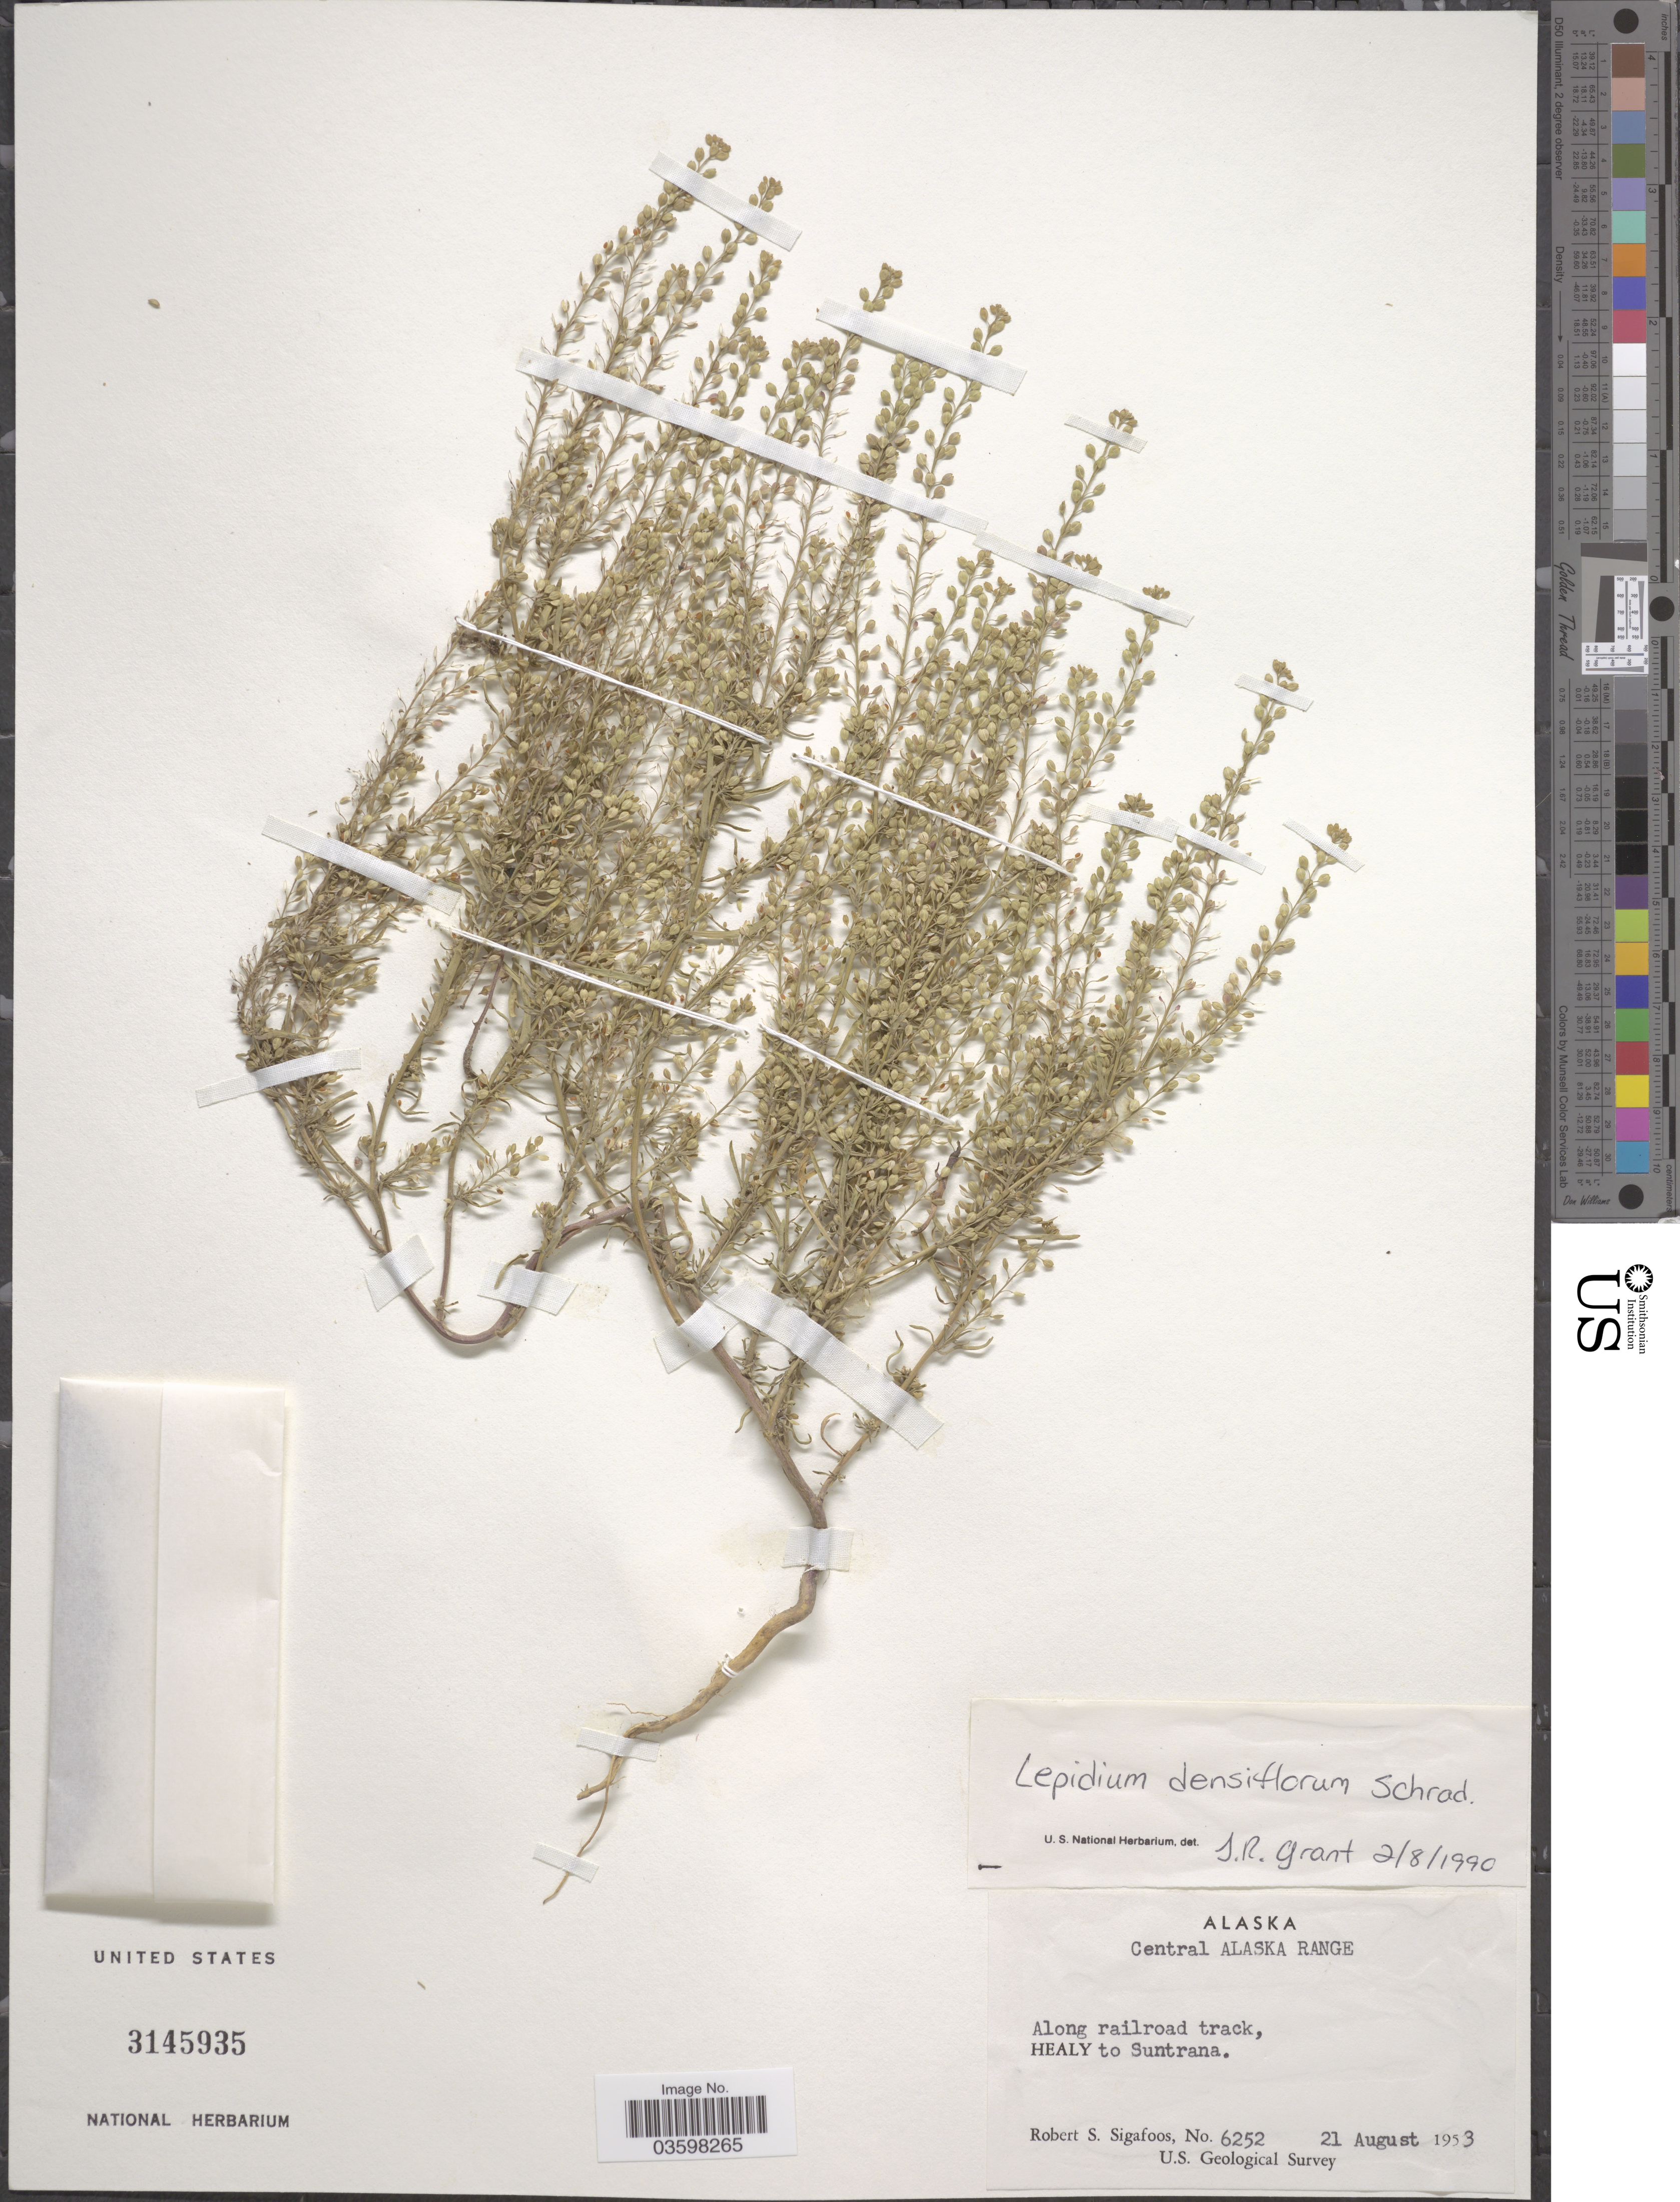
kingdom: Plantae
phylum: Tracheophyta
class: Magnoliopsida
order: Brassicales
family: Brassicaceae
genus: Lepidium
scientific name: Lepidium densiflorum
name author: Schrad.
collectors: R. Sigafoos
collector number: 6252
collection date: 1953-08-21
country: United States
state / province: Alaska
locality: Central Alaska Range. Along railroad track, Healy to Suntrana.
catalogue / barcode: US 3145935